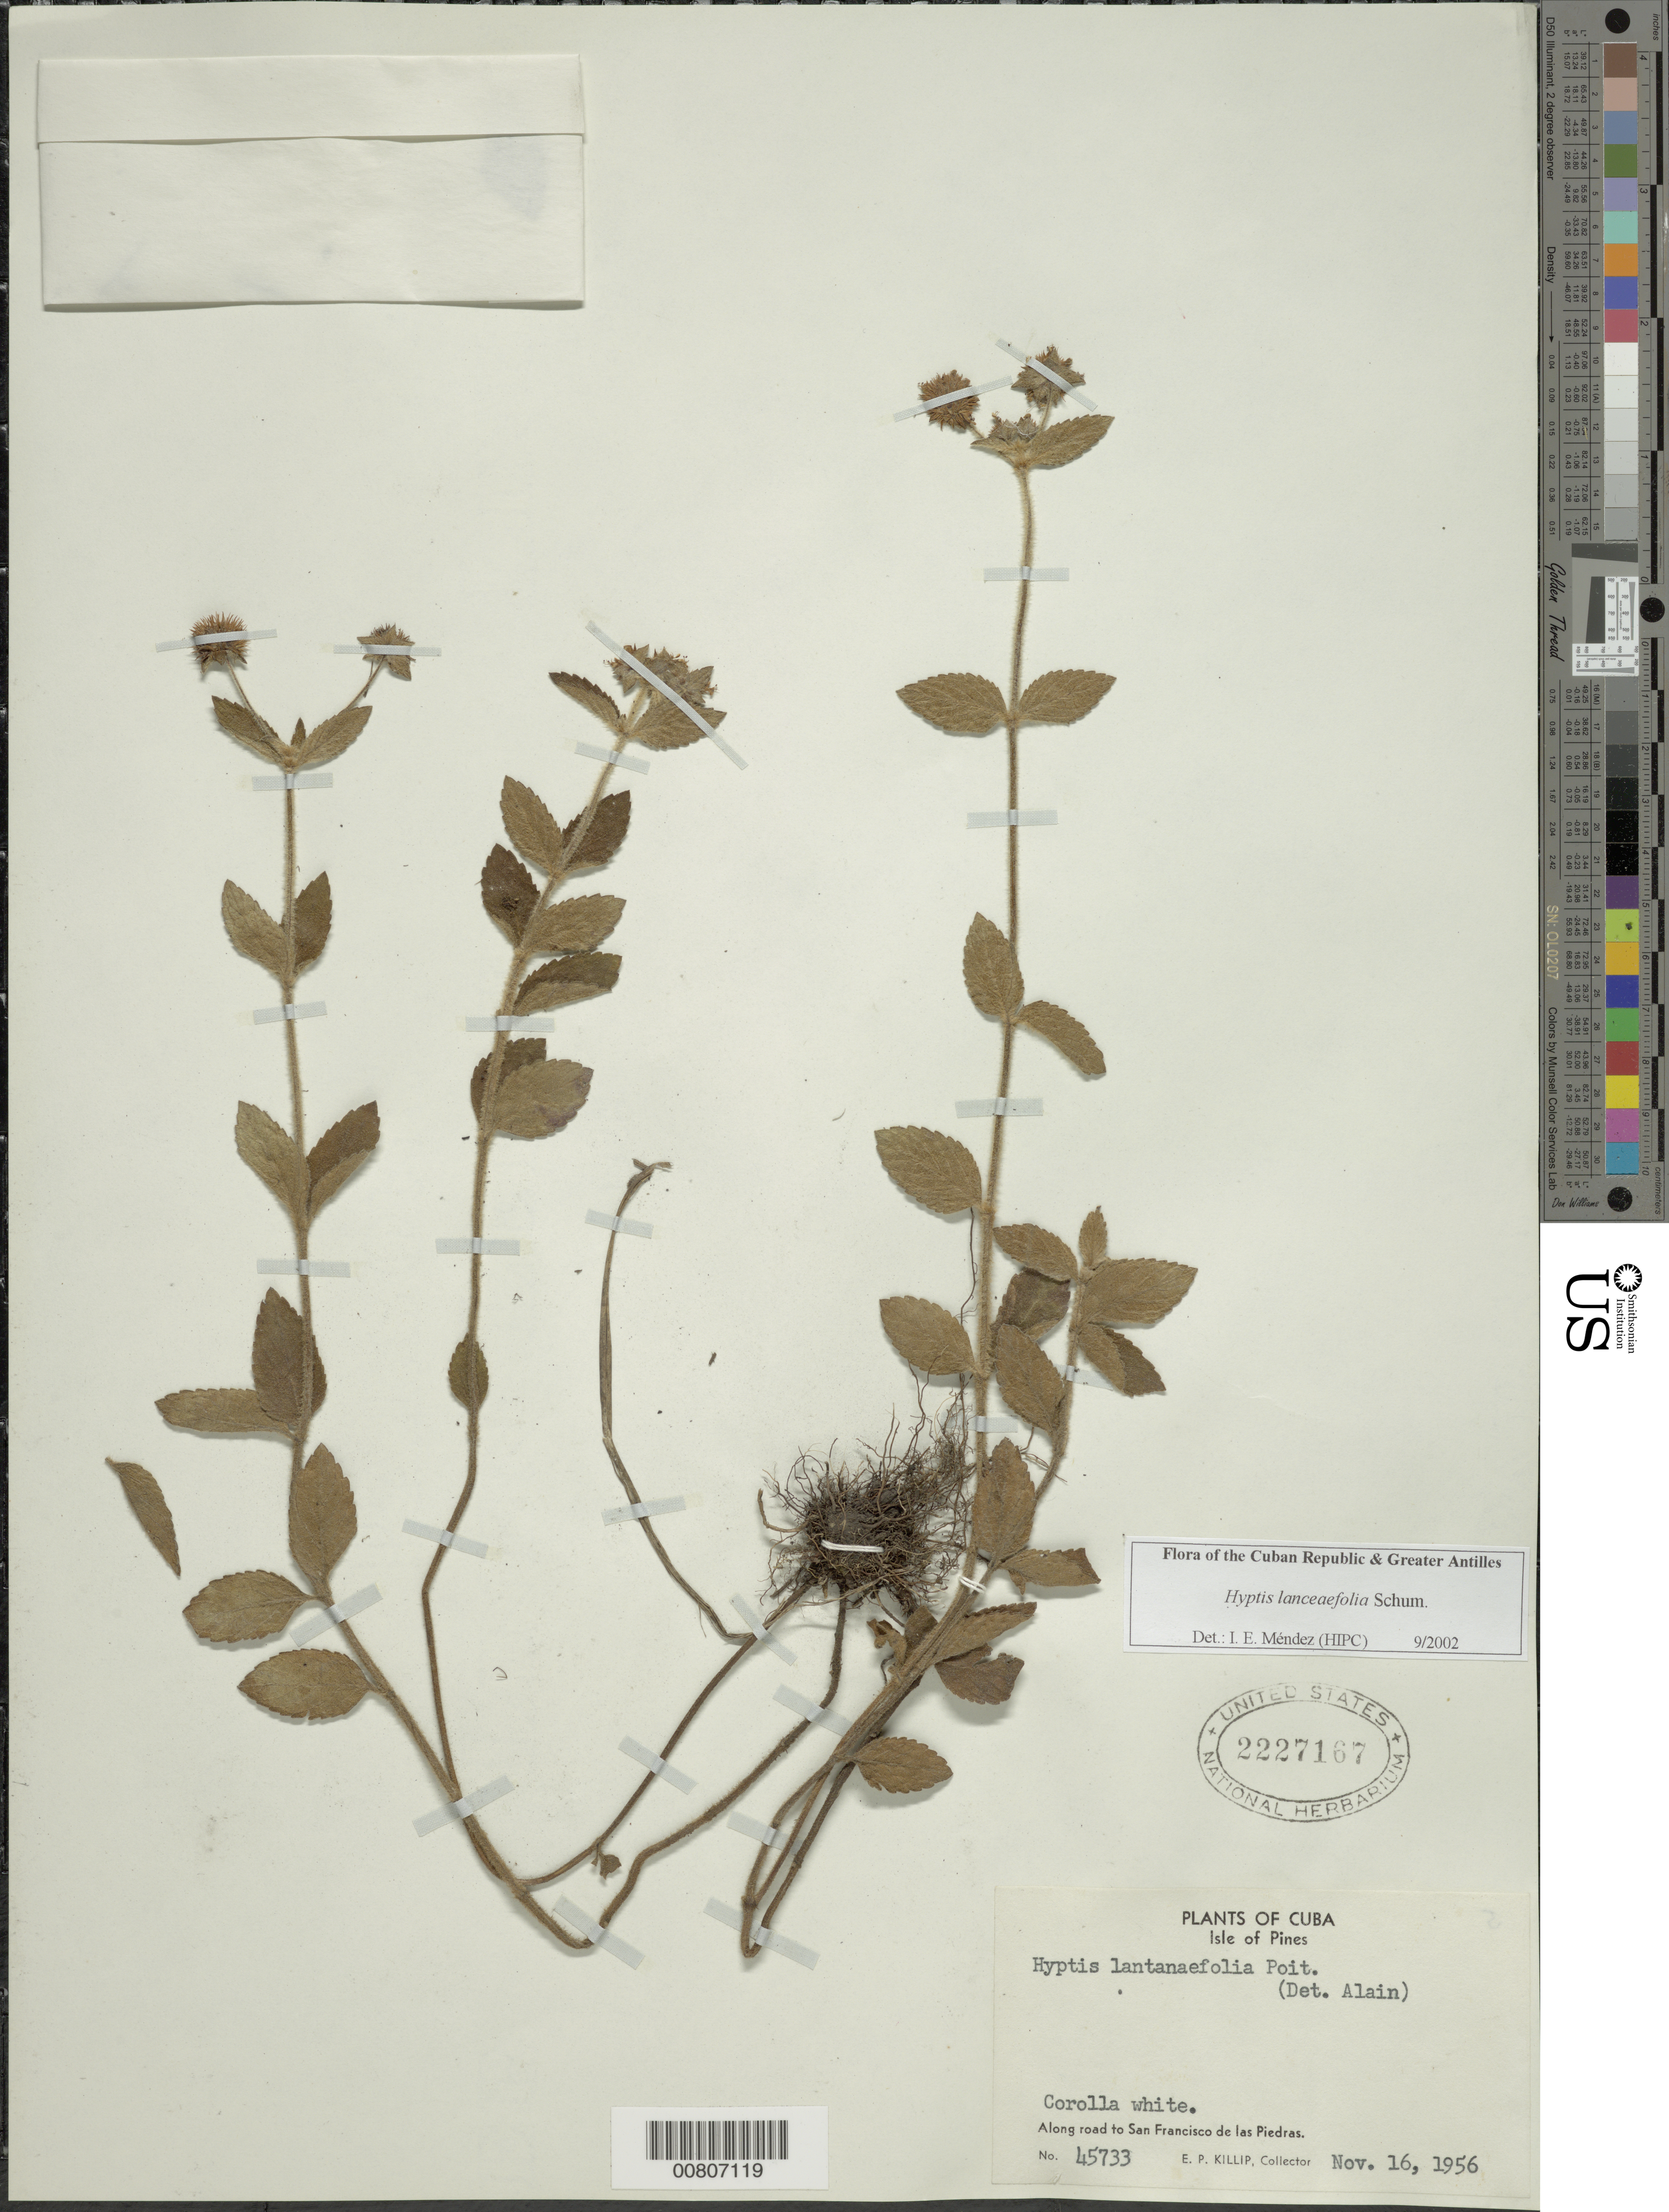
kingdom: Plantae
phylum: Tracheophyta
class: Magnoliopsida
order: Lamiales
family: Lamiaceae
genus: Hyptis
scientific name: Hyptis lanceolata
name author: Poir.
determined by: Méndez, Isidro E., (HIPC)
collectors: E. P. Killip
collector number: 45733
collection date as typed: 16 Nov 1956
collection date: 1956-11-16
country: Cuba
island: Cuba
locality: San Francisco de las Piedras road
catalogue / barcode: US 2227167